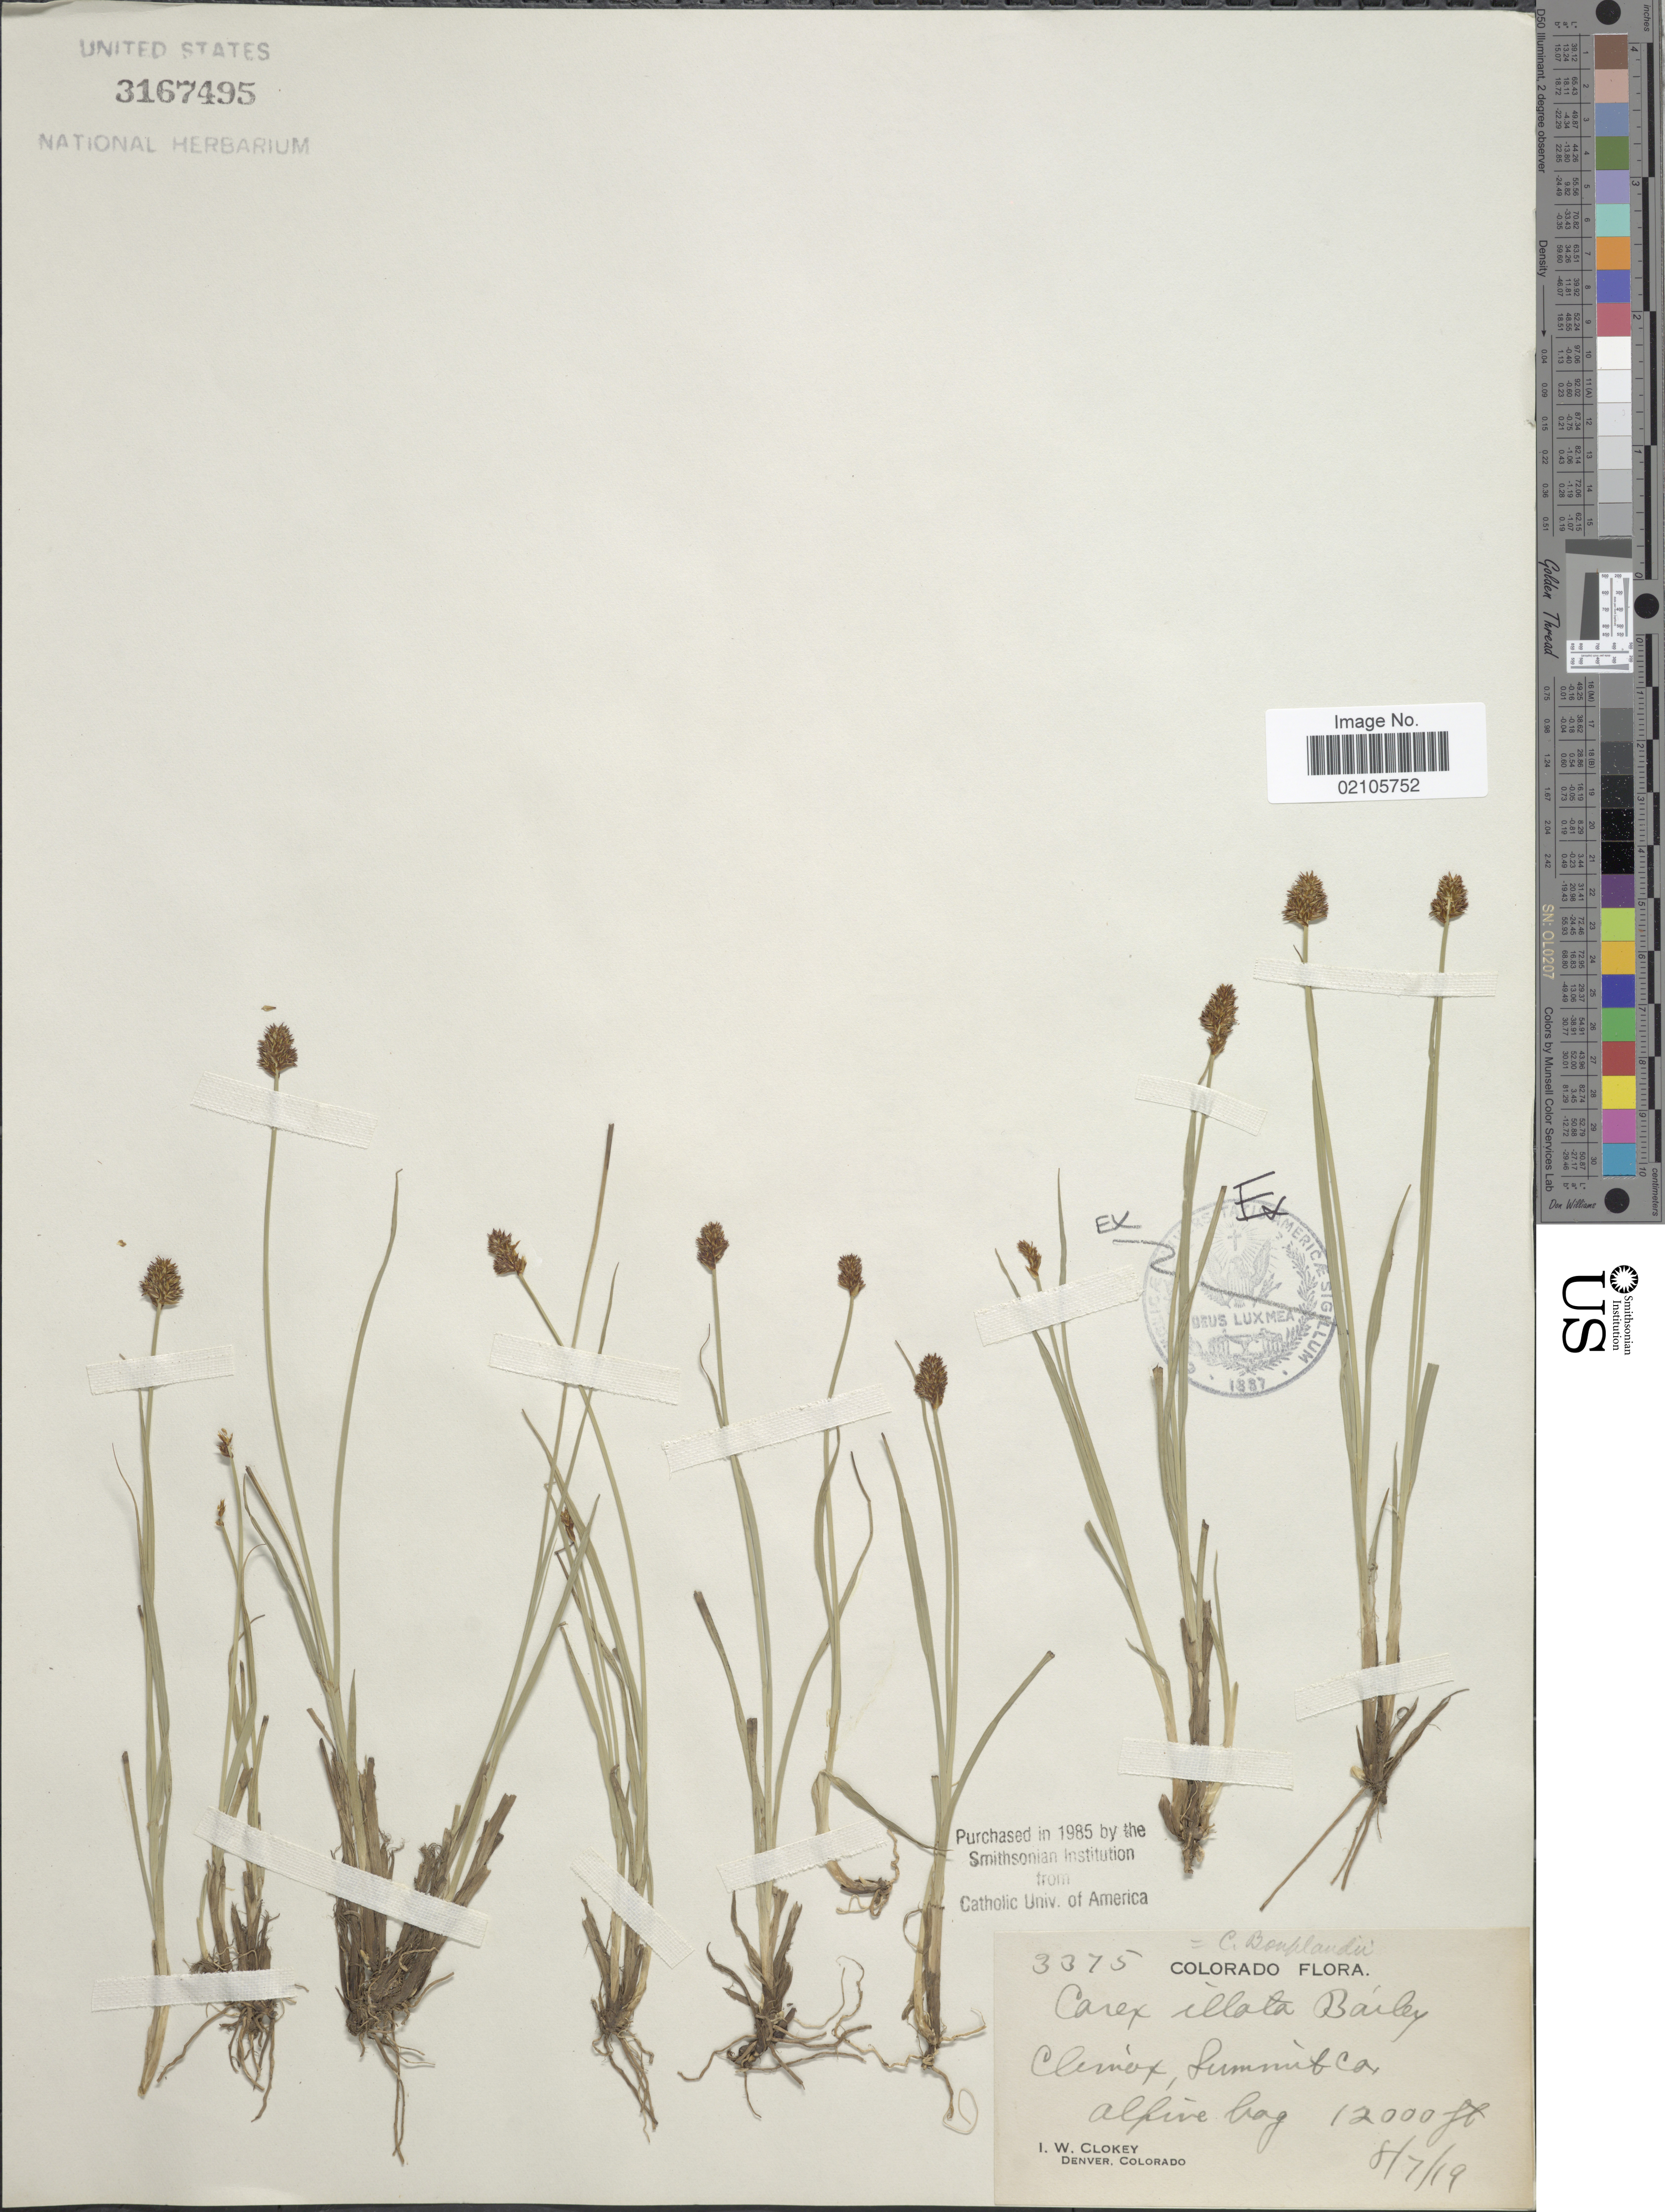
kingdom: Plantae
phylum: Tracheophyta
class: Liliopsida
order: Poales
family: Cyperaceae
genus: Carex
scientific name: Carex bonplandii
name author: Kunth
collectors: I. W. Clokey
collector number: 3375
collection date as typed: Transcribed d/m/y: 7/8/19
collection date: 1919-09-07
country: United States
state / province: Colorado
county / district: Summit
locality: Climax, Summit Co. Alpine bog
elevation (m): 3658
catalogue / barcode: US 3167495